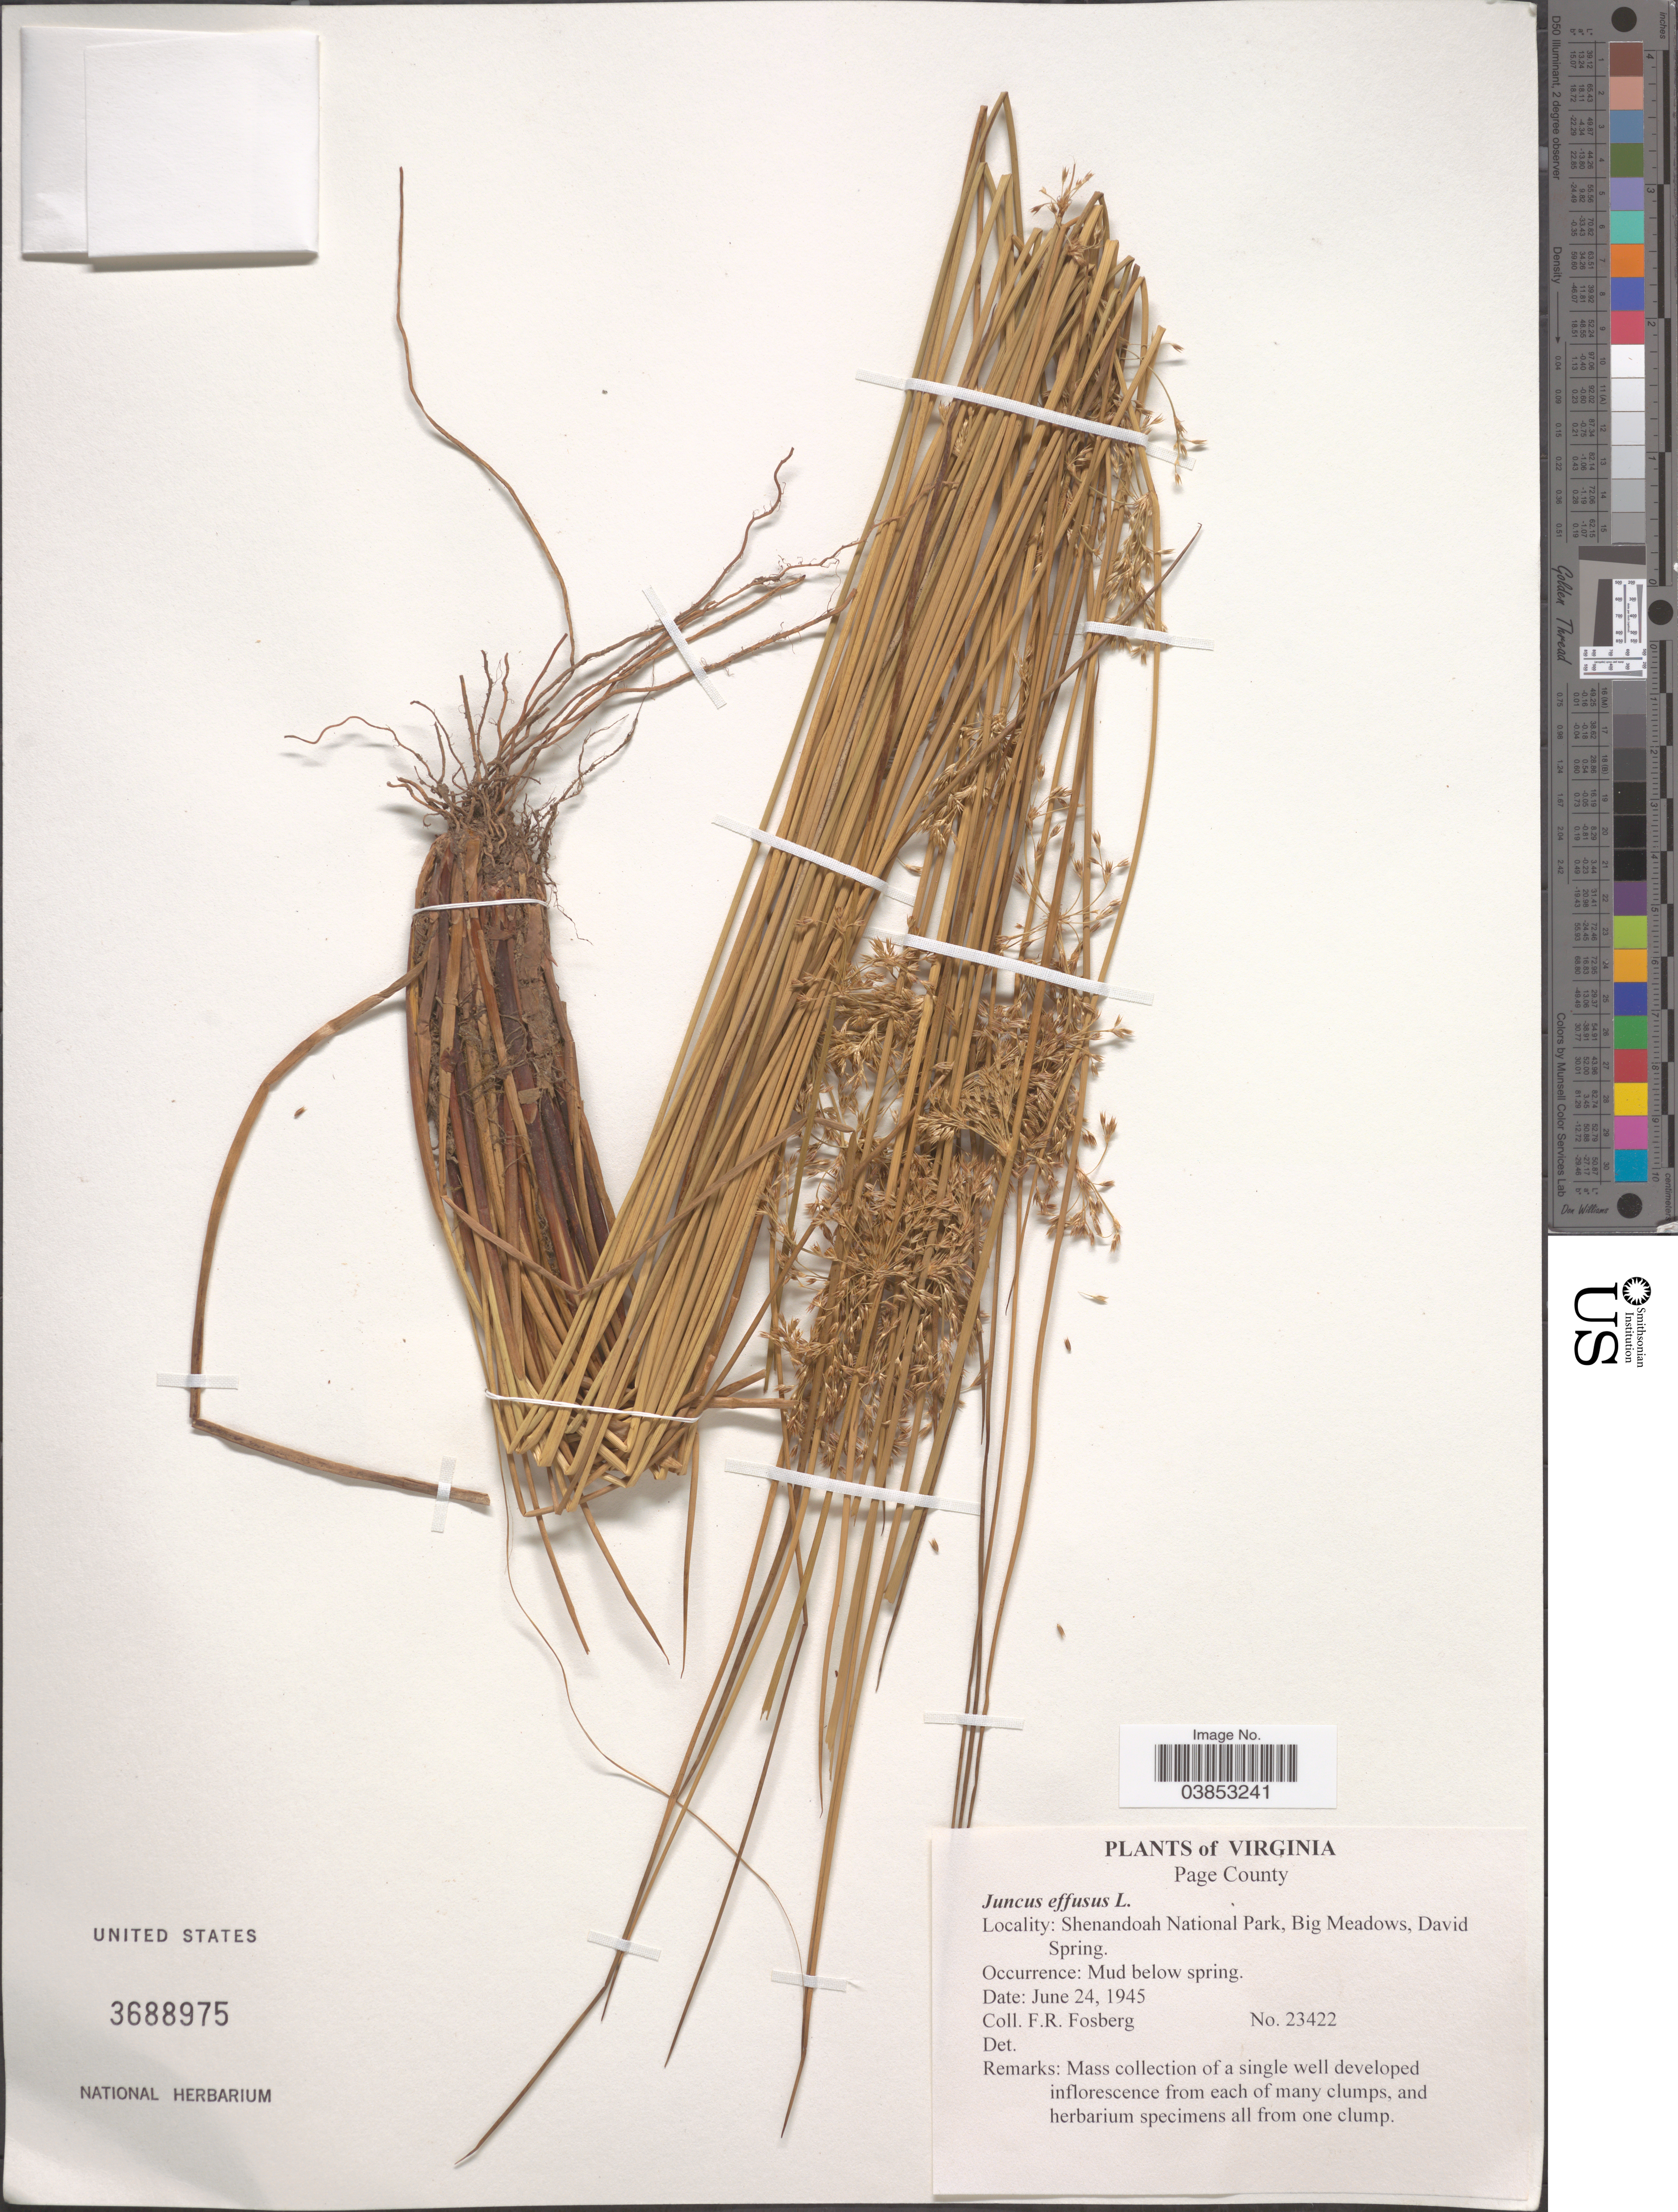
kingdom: Plantae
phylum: Tracheophyta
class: Liliopsida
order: Poales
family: Juncaceae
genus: Juncus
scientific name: Juncus effusus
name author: L.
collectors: F. R. Fosberg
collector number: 23422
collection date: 1945-06-24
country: United States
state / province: Virginia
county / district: Page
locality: Shenandoah National Park, Big Meadows, David Spring.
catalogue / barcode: US 3688975